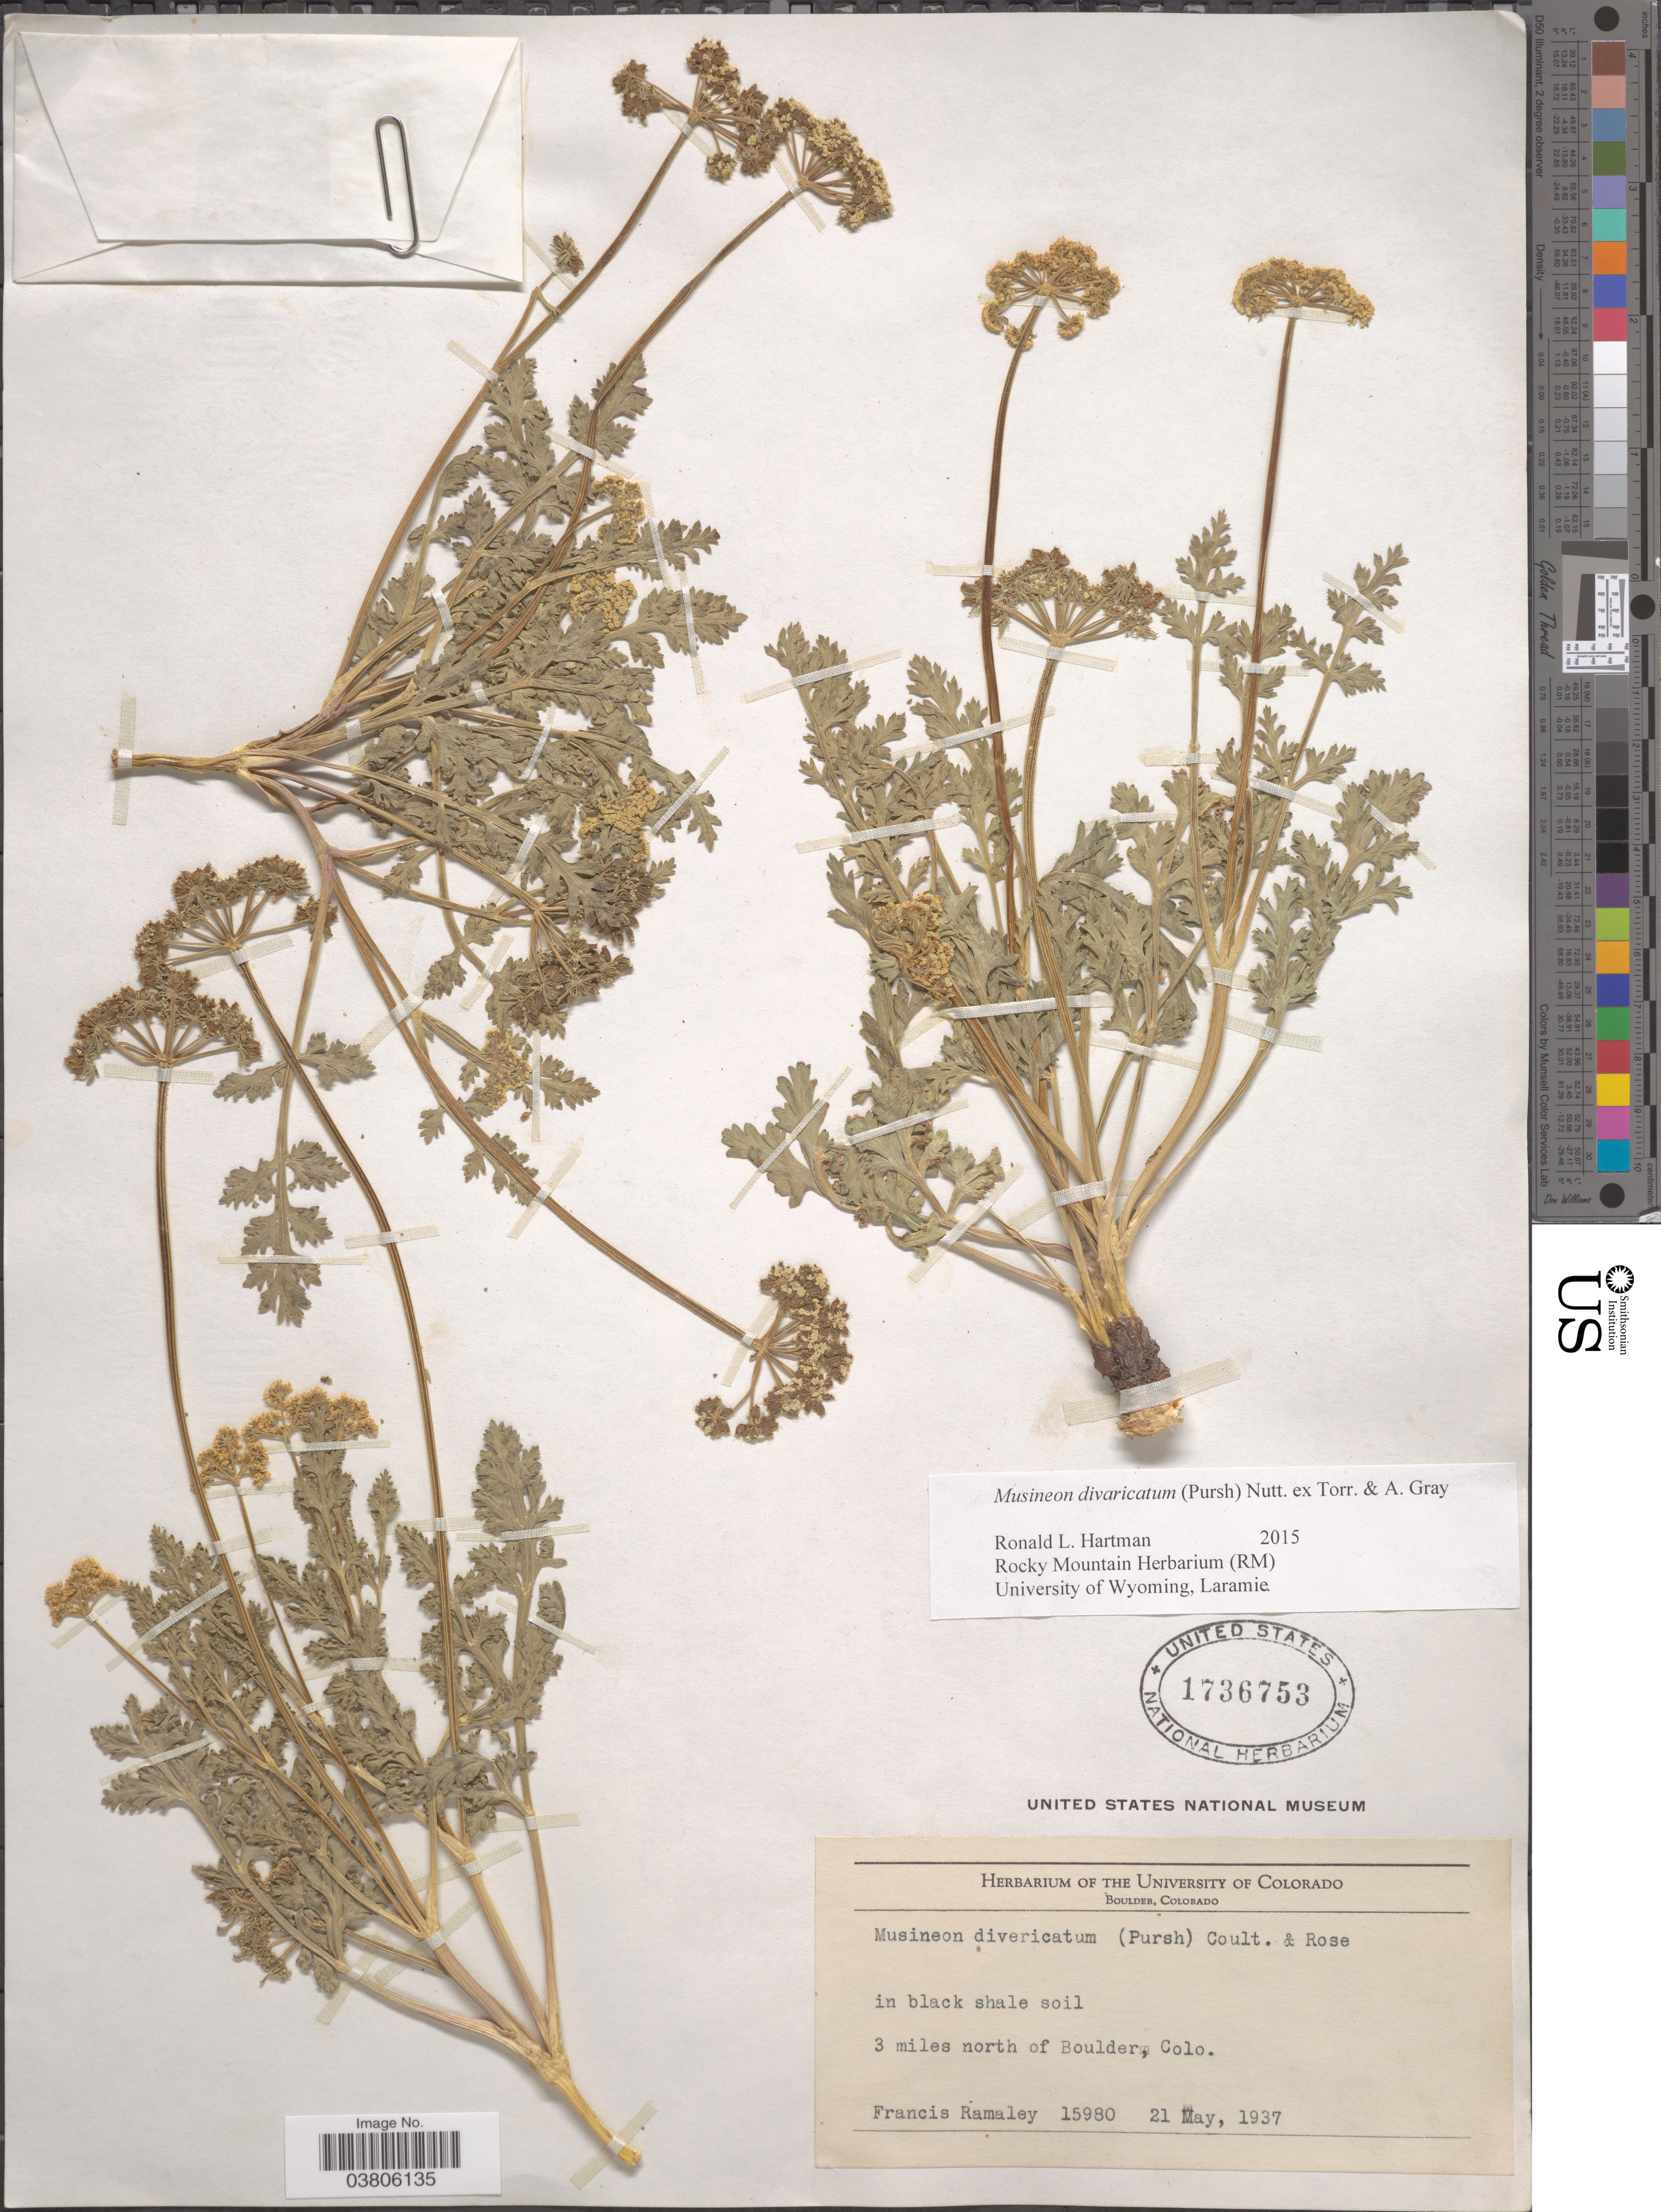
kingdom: Plantae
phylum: Tracheophyta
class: Magnoliopsida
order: Apiales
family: Apiaceae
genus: Musineon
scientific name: Musineon divaricatum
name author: (Pursh) Nutt.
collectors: F. Ramaley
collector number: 15980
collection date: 1937-05-21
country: United States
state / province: Colorado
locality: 3 miles north of Boulder.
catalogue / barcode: US 1736753